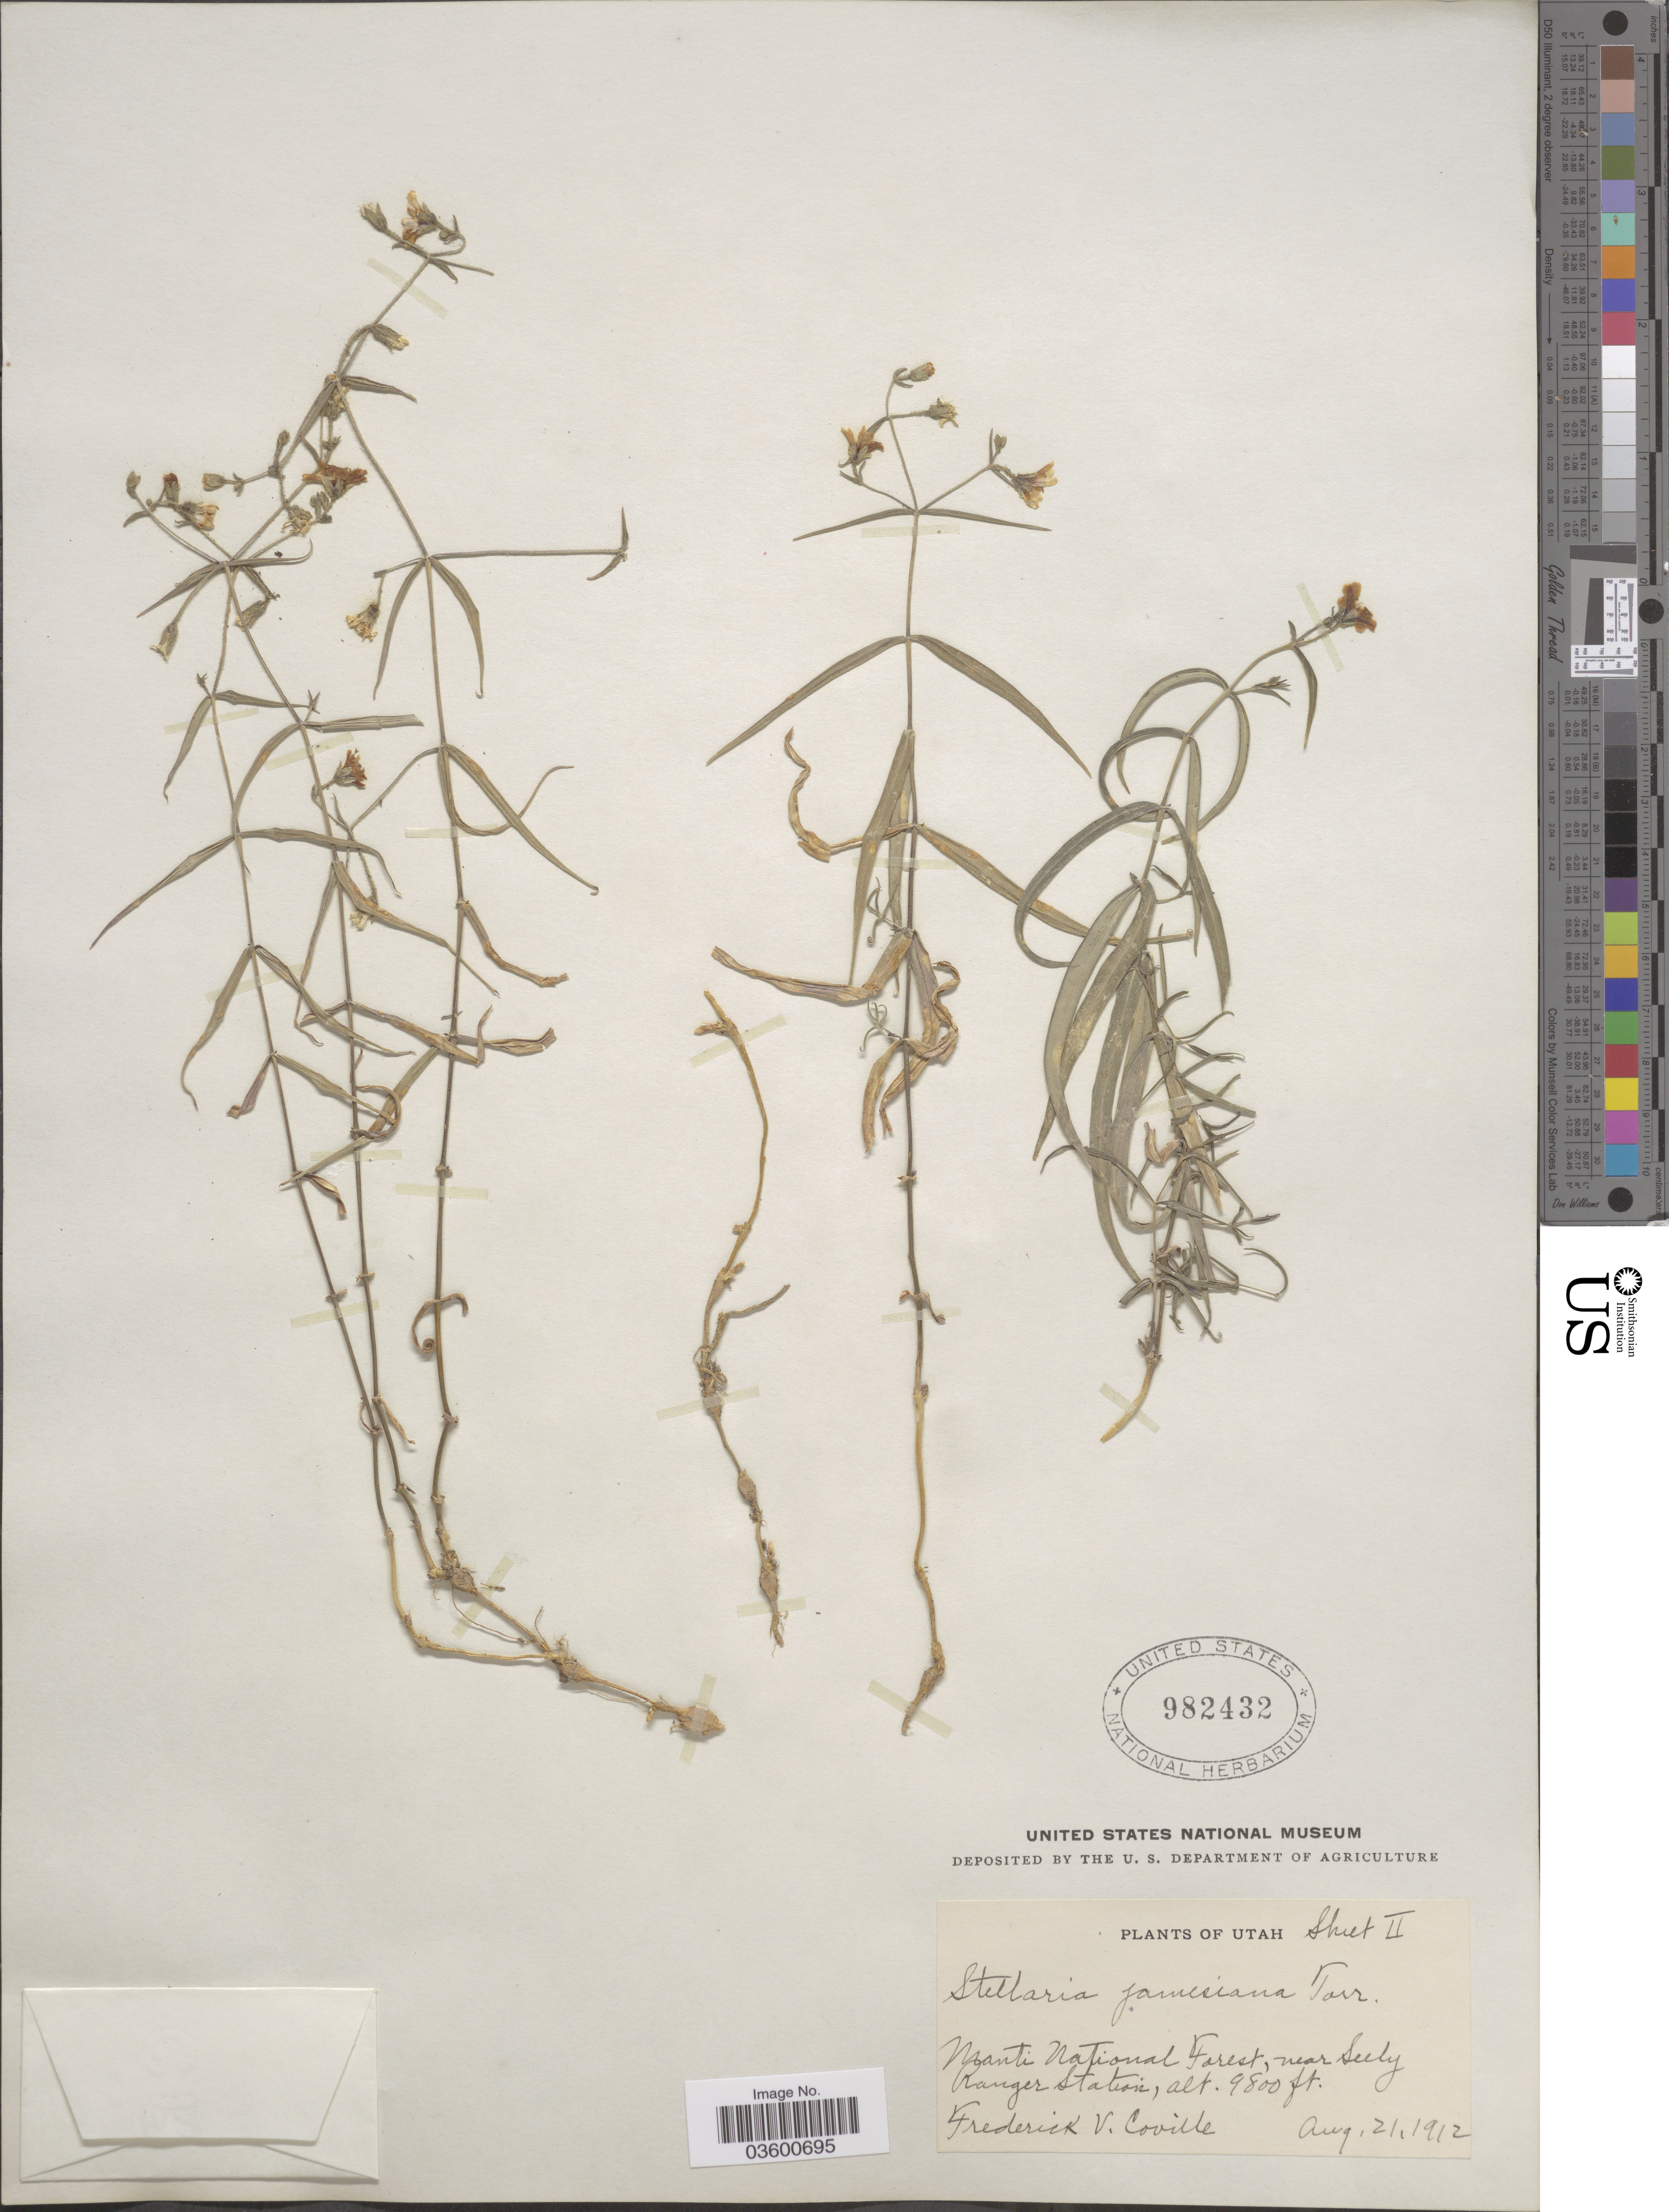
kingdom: Plantae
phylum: Tracheophyta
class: Magnoliopsida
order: Caryophyllales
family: Caryophyllaceae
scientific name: Torreyostellaria jamesiana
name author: (Torr.) Gang Yao et al.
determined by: Strong, M. T., (US), Smithsonian Institution - National Museum of Natural History (UNITED STATES)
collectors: F. V. Coville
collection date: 1912-08-21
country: United States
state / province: Utah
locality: Manti National Forest, near Seely Ranger Station.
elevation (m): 2987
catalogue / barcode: US 982432